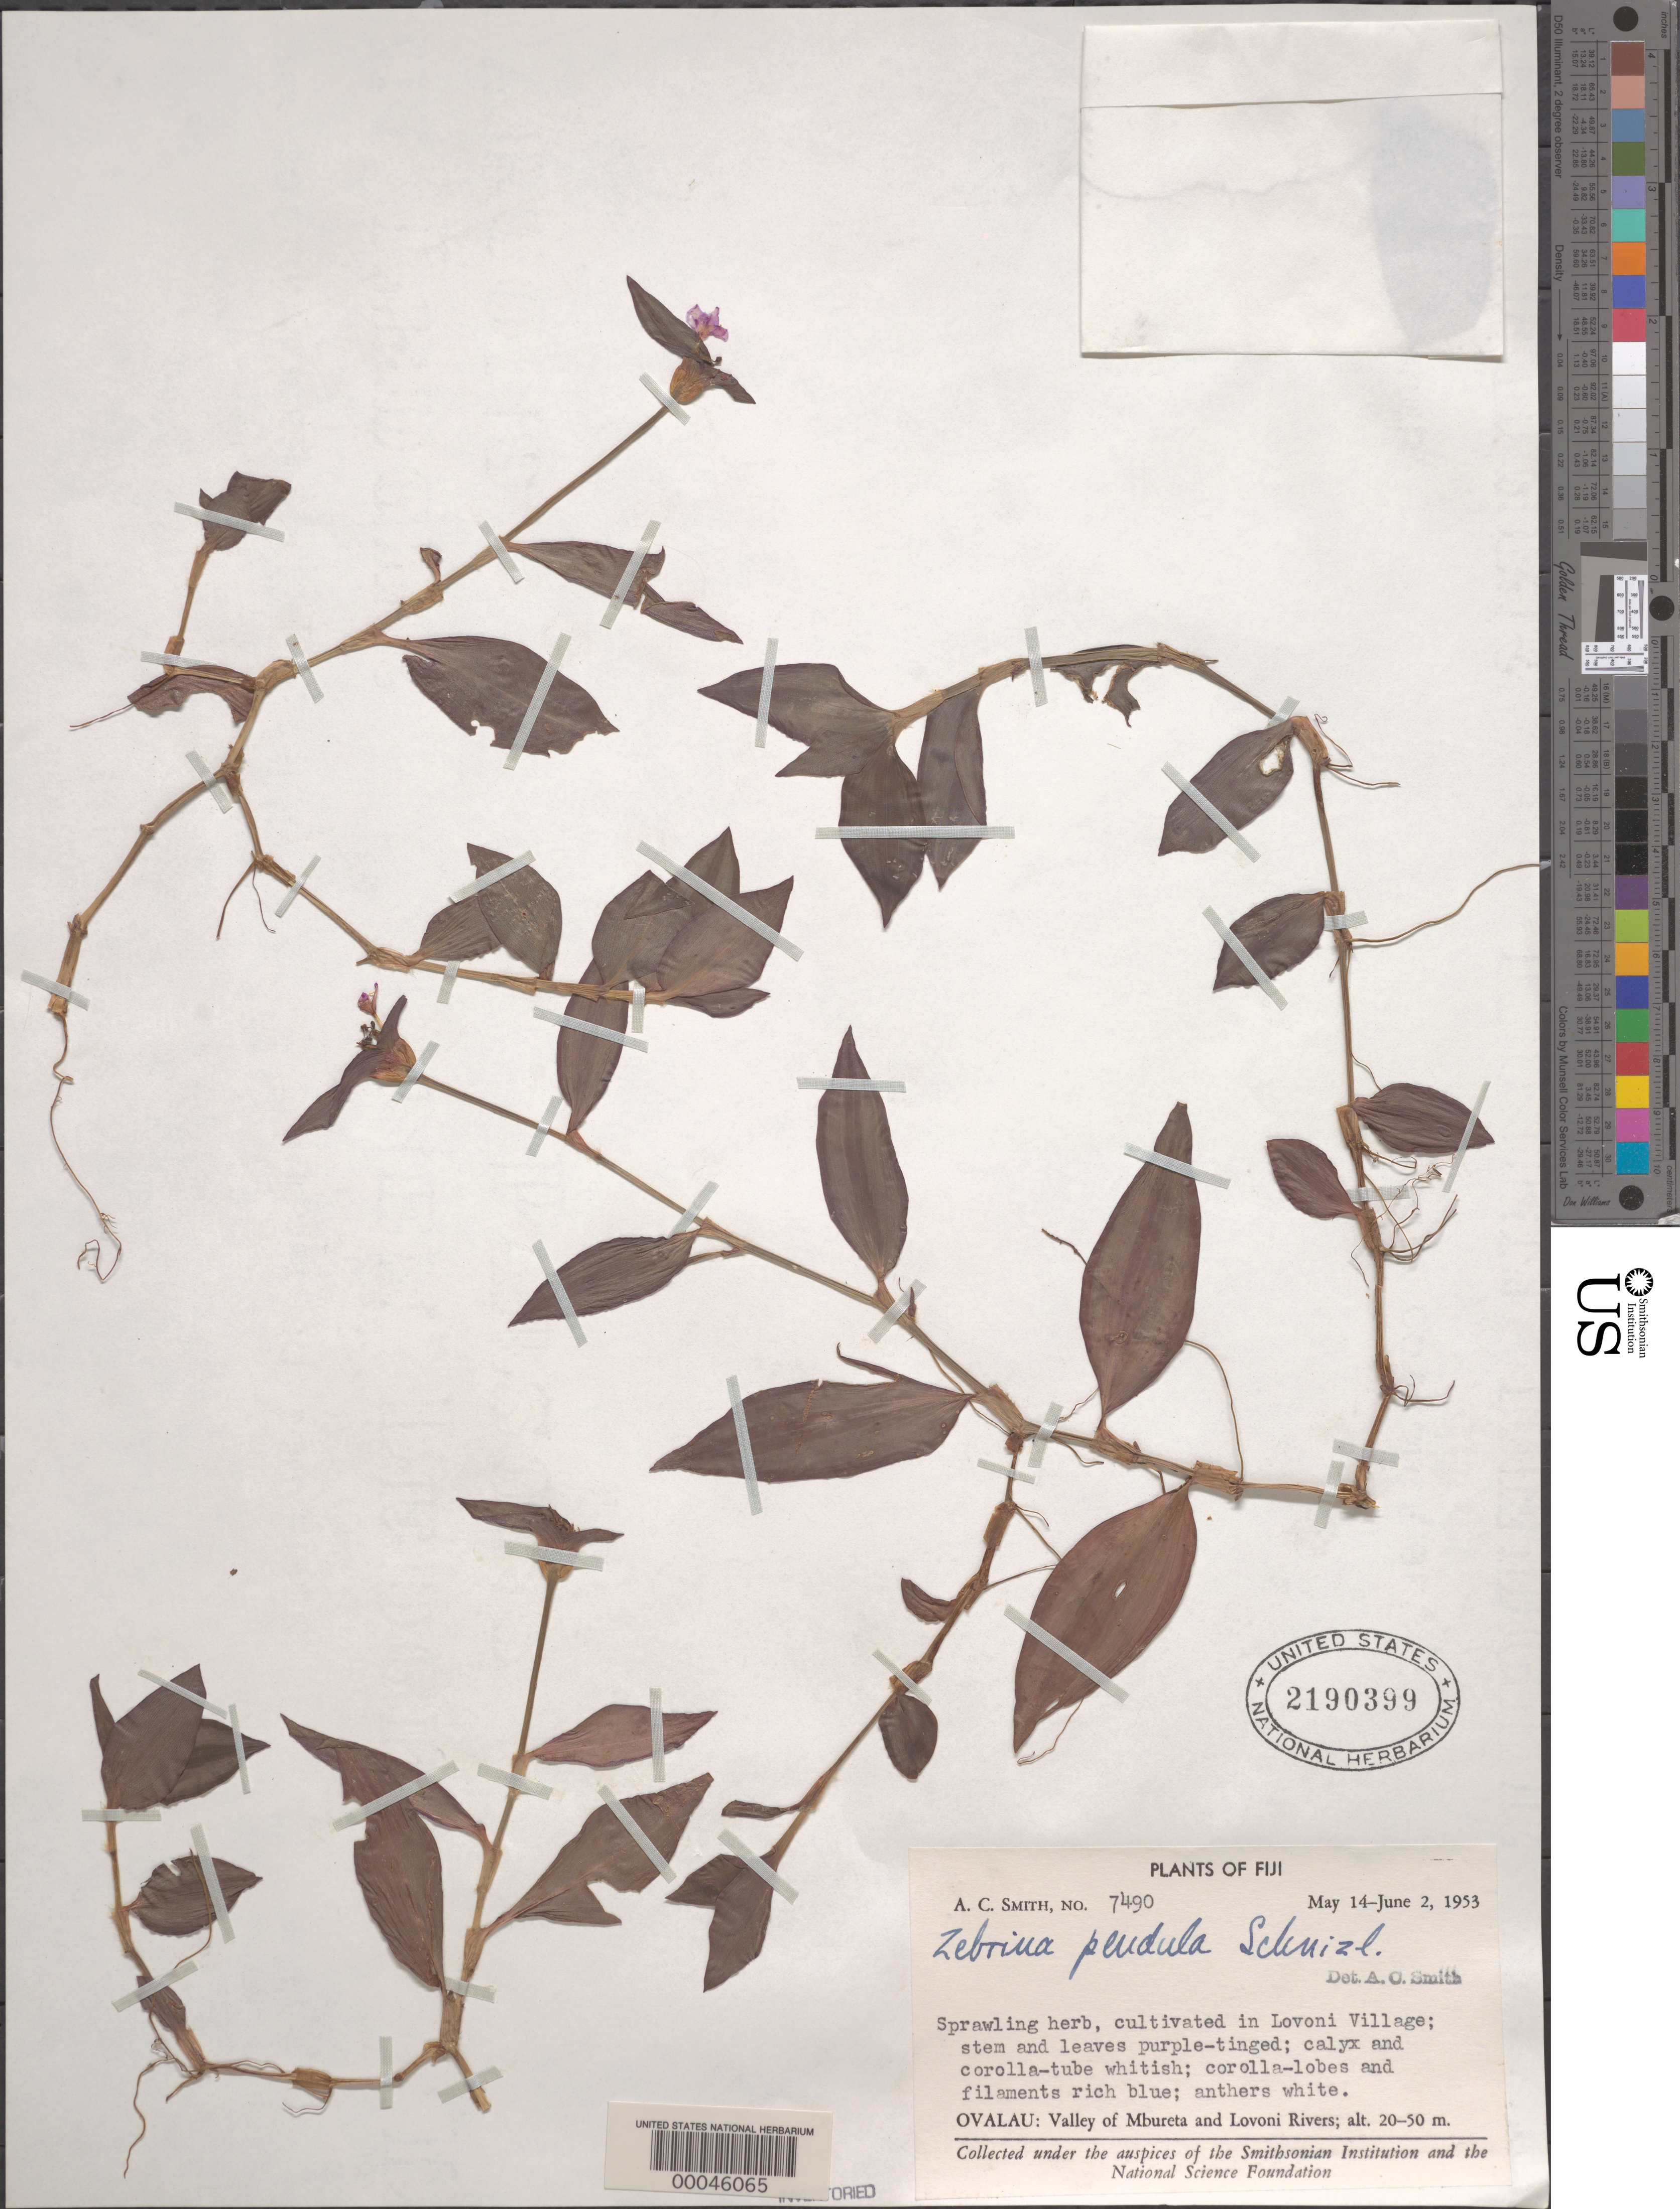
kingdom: Plantae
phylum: Tracheophyta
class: Liliopsida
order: Commelinales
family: Commelinaceae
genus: Tradescantia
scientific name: Tradescantia zebrina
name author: Bosse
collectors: A. C. Smith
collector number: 7490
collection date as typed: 14 May 1953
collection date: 1953-05-14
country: Fiji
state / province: Eastern Division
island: Ovalau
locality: Ovalau; valley of mbureta and lovoni rivers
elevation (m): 20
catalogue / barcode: US 2190399